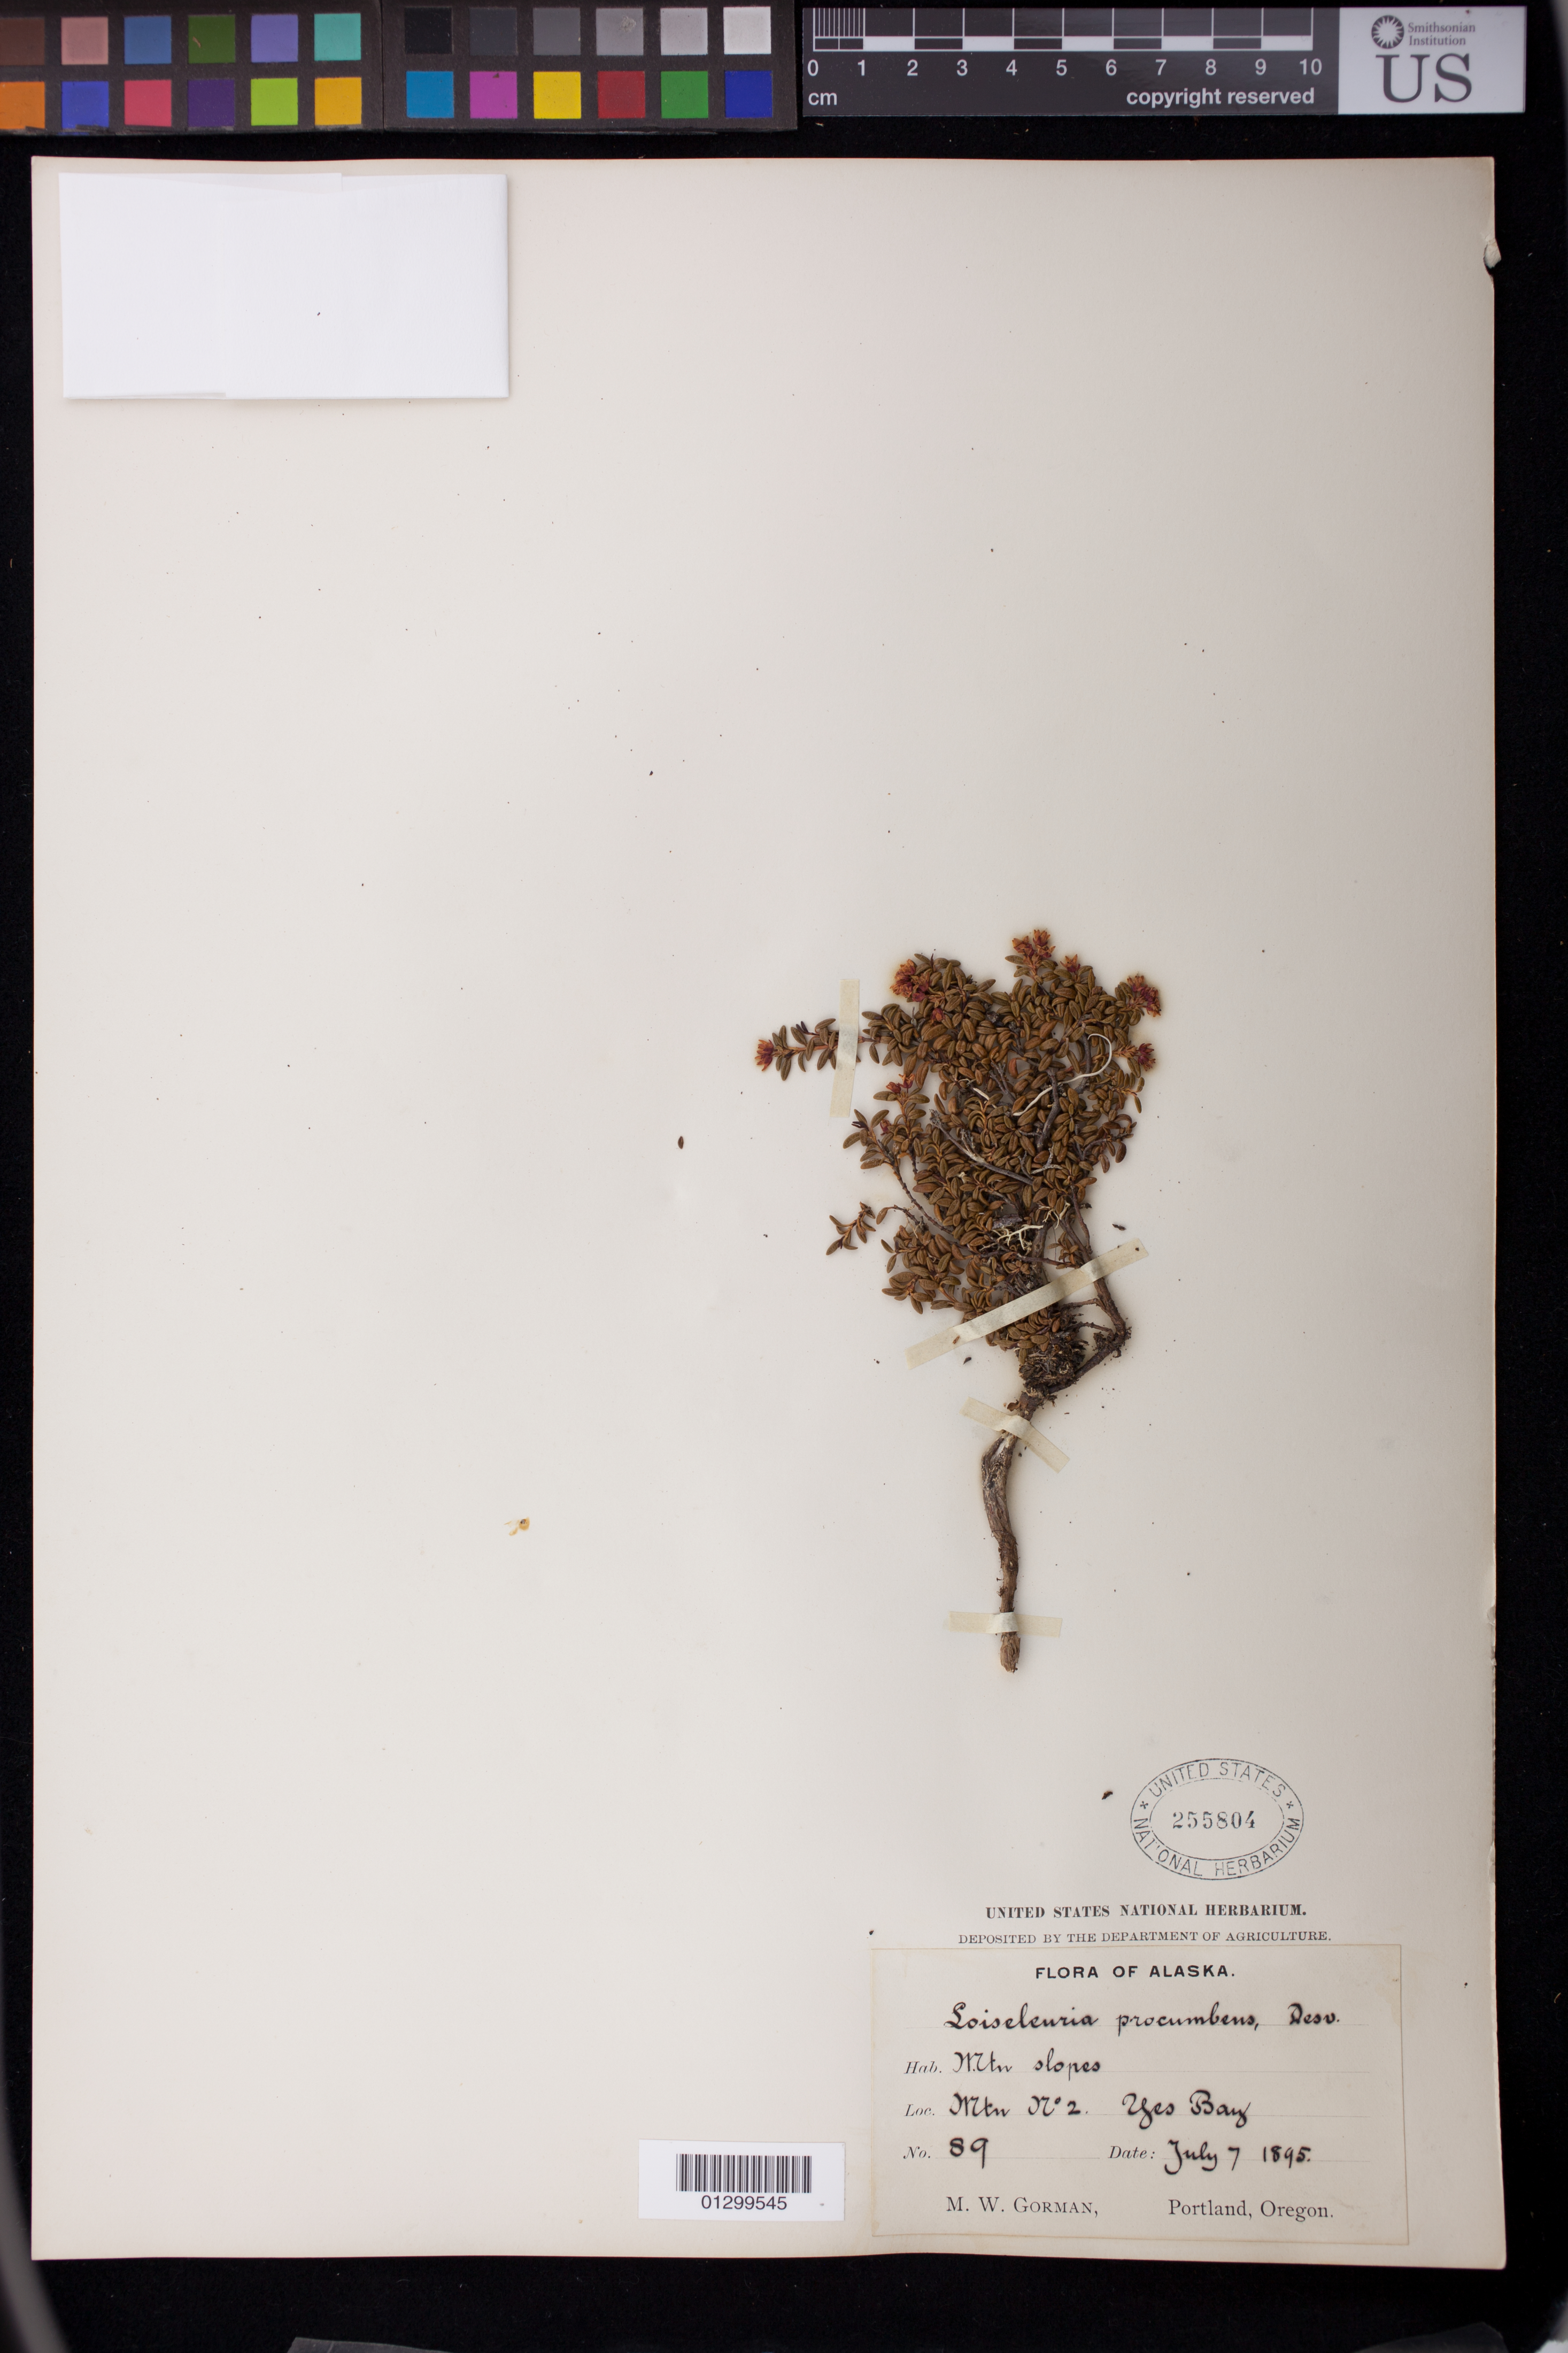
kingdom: Plantae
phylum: Tracheophyta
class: Magnoliopsida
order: Ericales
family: Ericaceae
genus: Loiseleuria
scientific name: Loiseleuria procumbens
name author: (L.) Desv.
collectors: M. W. Gorman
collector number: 89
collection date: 1895-07-07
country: United States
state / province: Alaska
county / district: Ketchikan Gateway Borough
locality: Mountain #2 Yes Bay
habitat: Mountain slopes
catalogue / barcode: US 255804